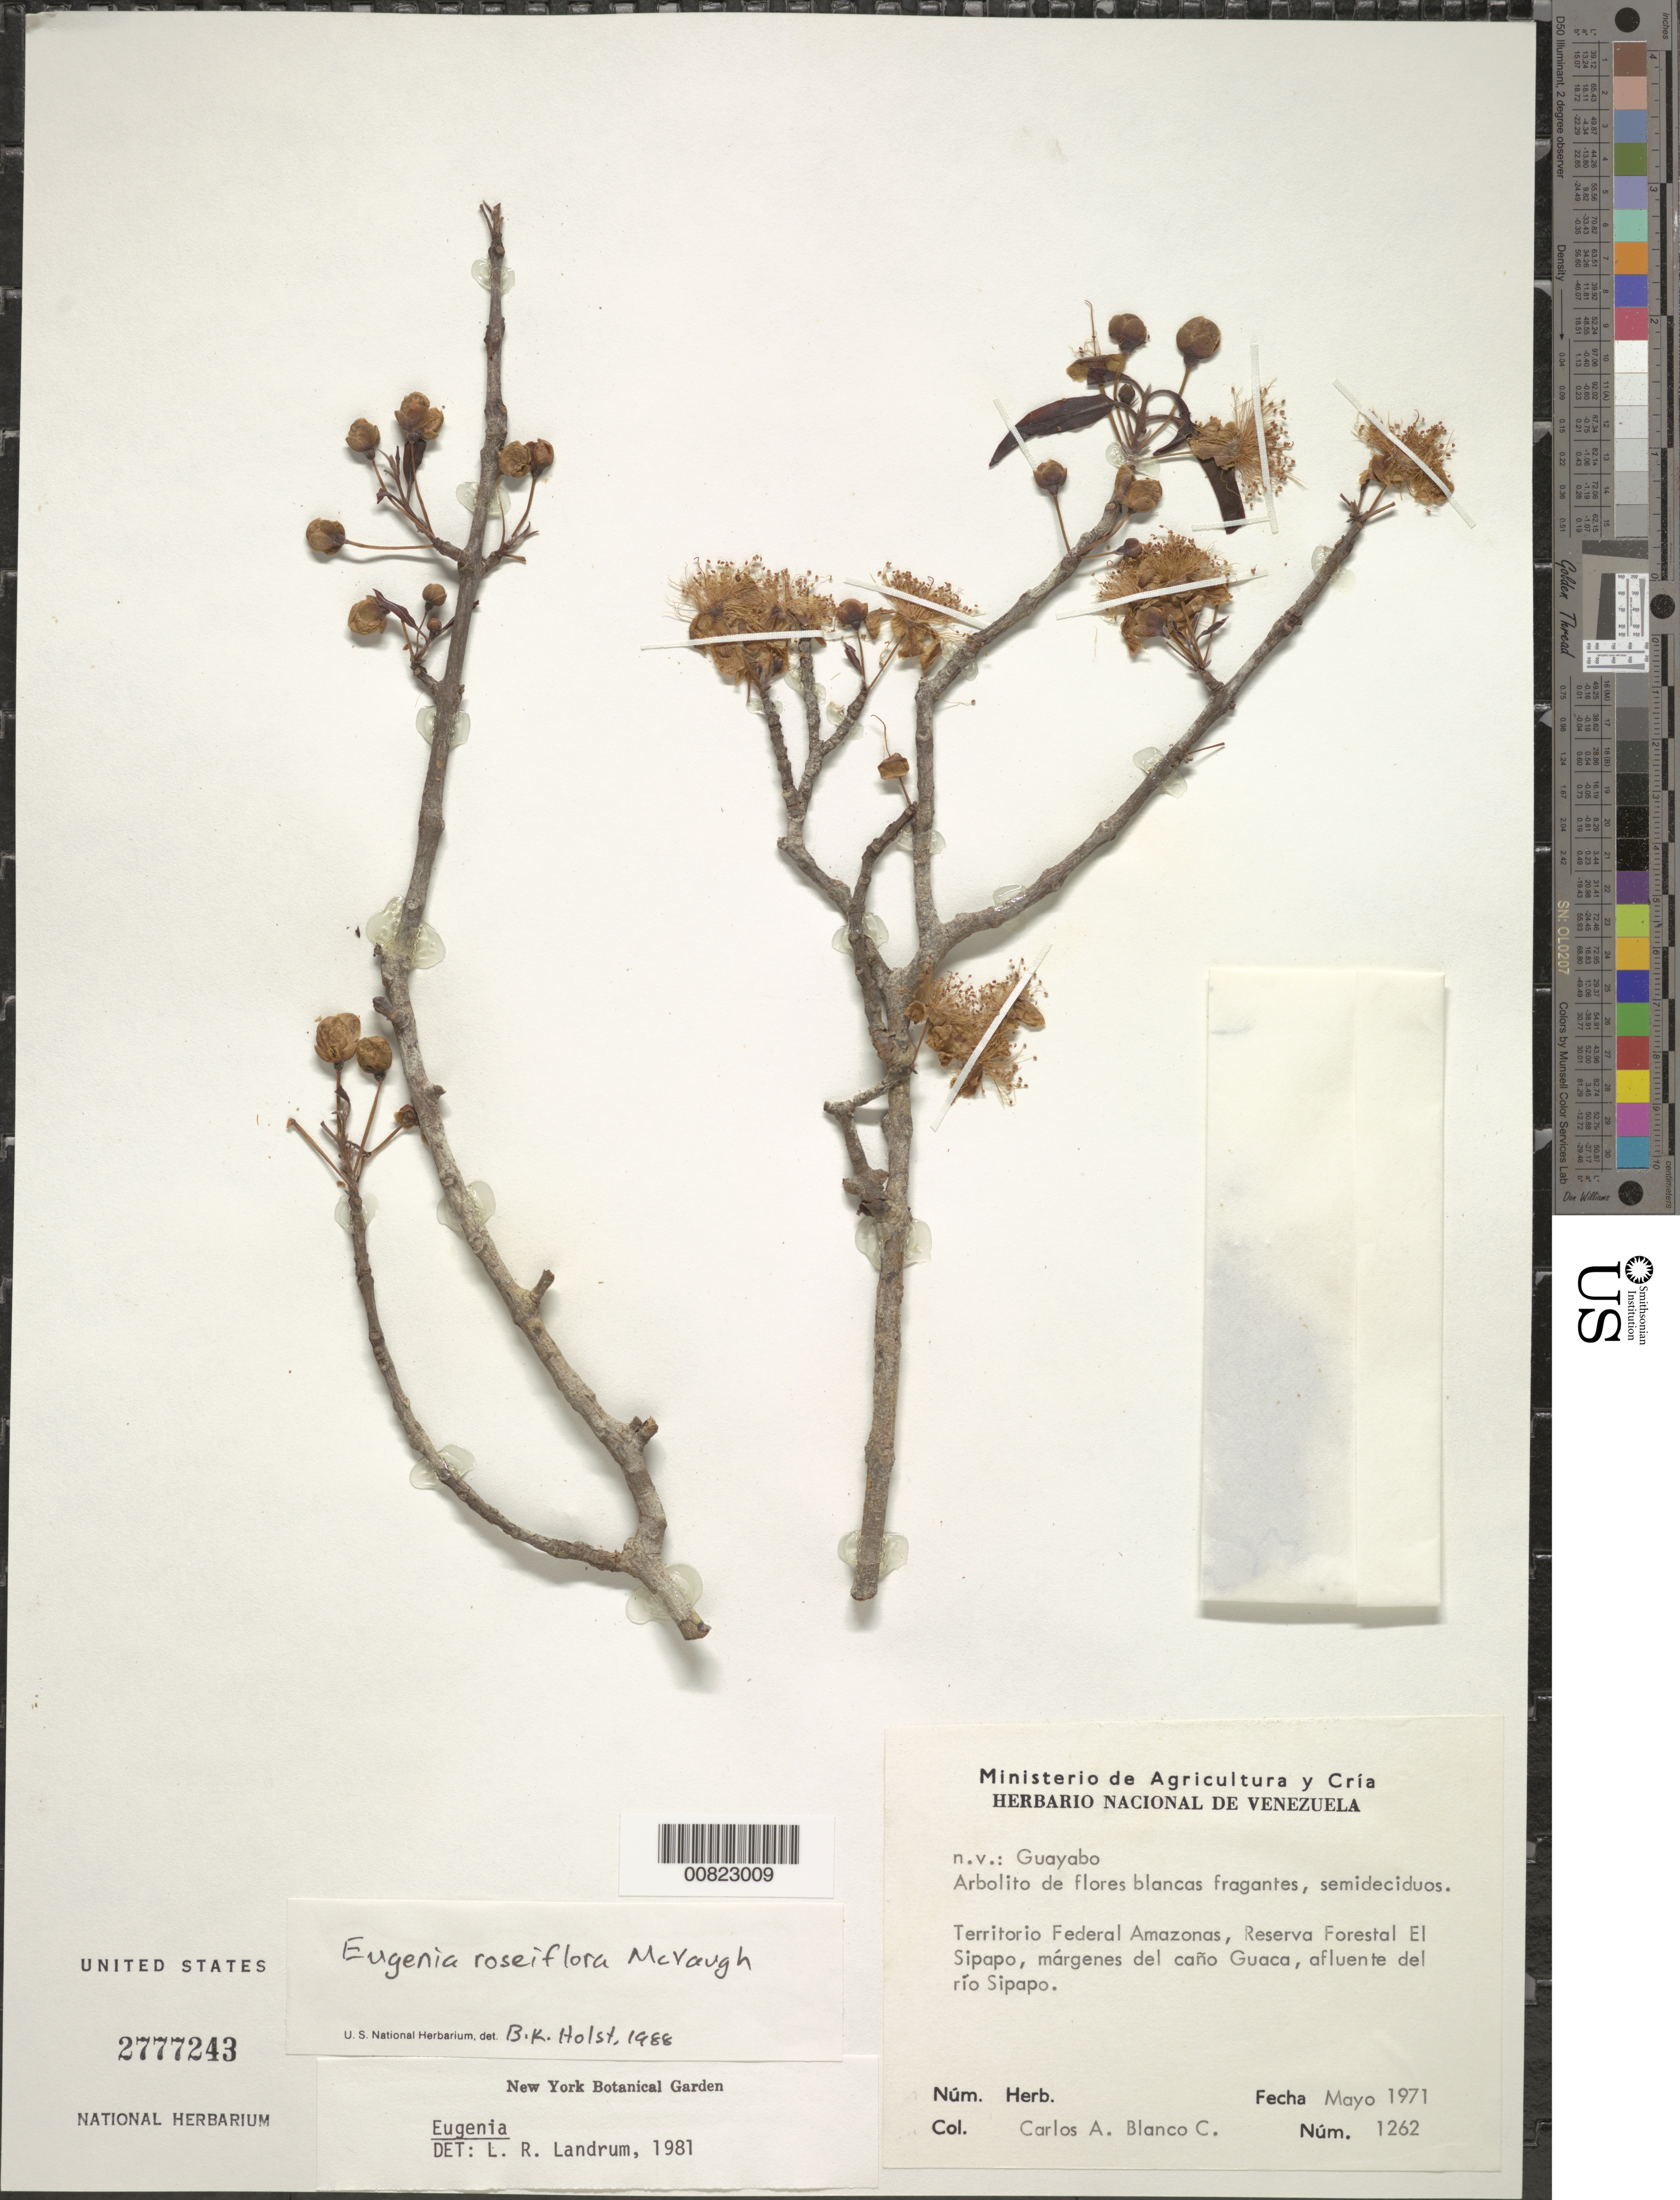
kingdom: Plantae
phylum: Tracheophyta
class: Magnoliopsida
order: Myrtales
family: Myrtaceae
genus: Eugenia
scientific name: Eugenia roseiflora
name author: McVaugh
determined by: Holst, Bruce K.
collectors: C. A. Blanco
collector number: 1262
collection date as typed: May-71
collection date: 1971-05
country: Venezuela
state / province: Amazonas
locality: Reserva Forestal El Sipapo, Caño Cuao, afluente del Río Sipapo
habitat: Edge of caño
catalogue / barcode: US 2777243